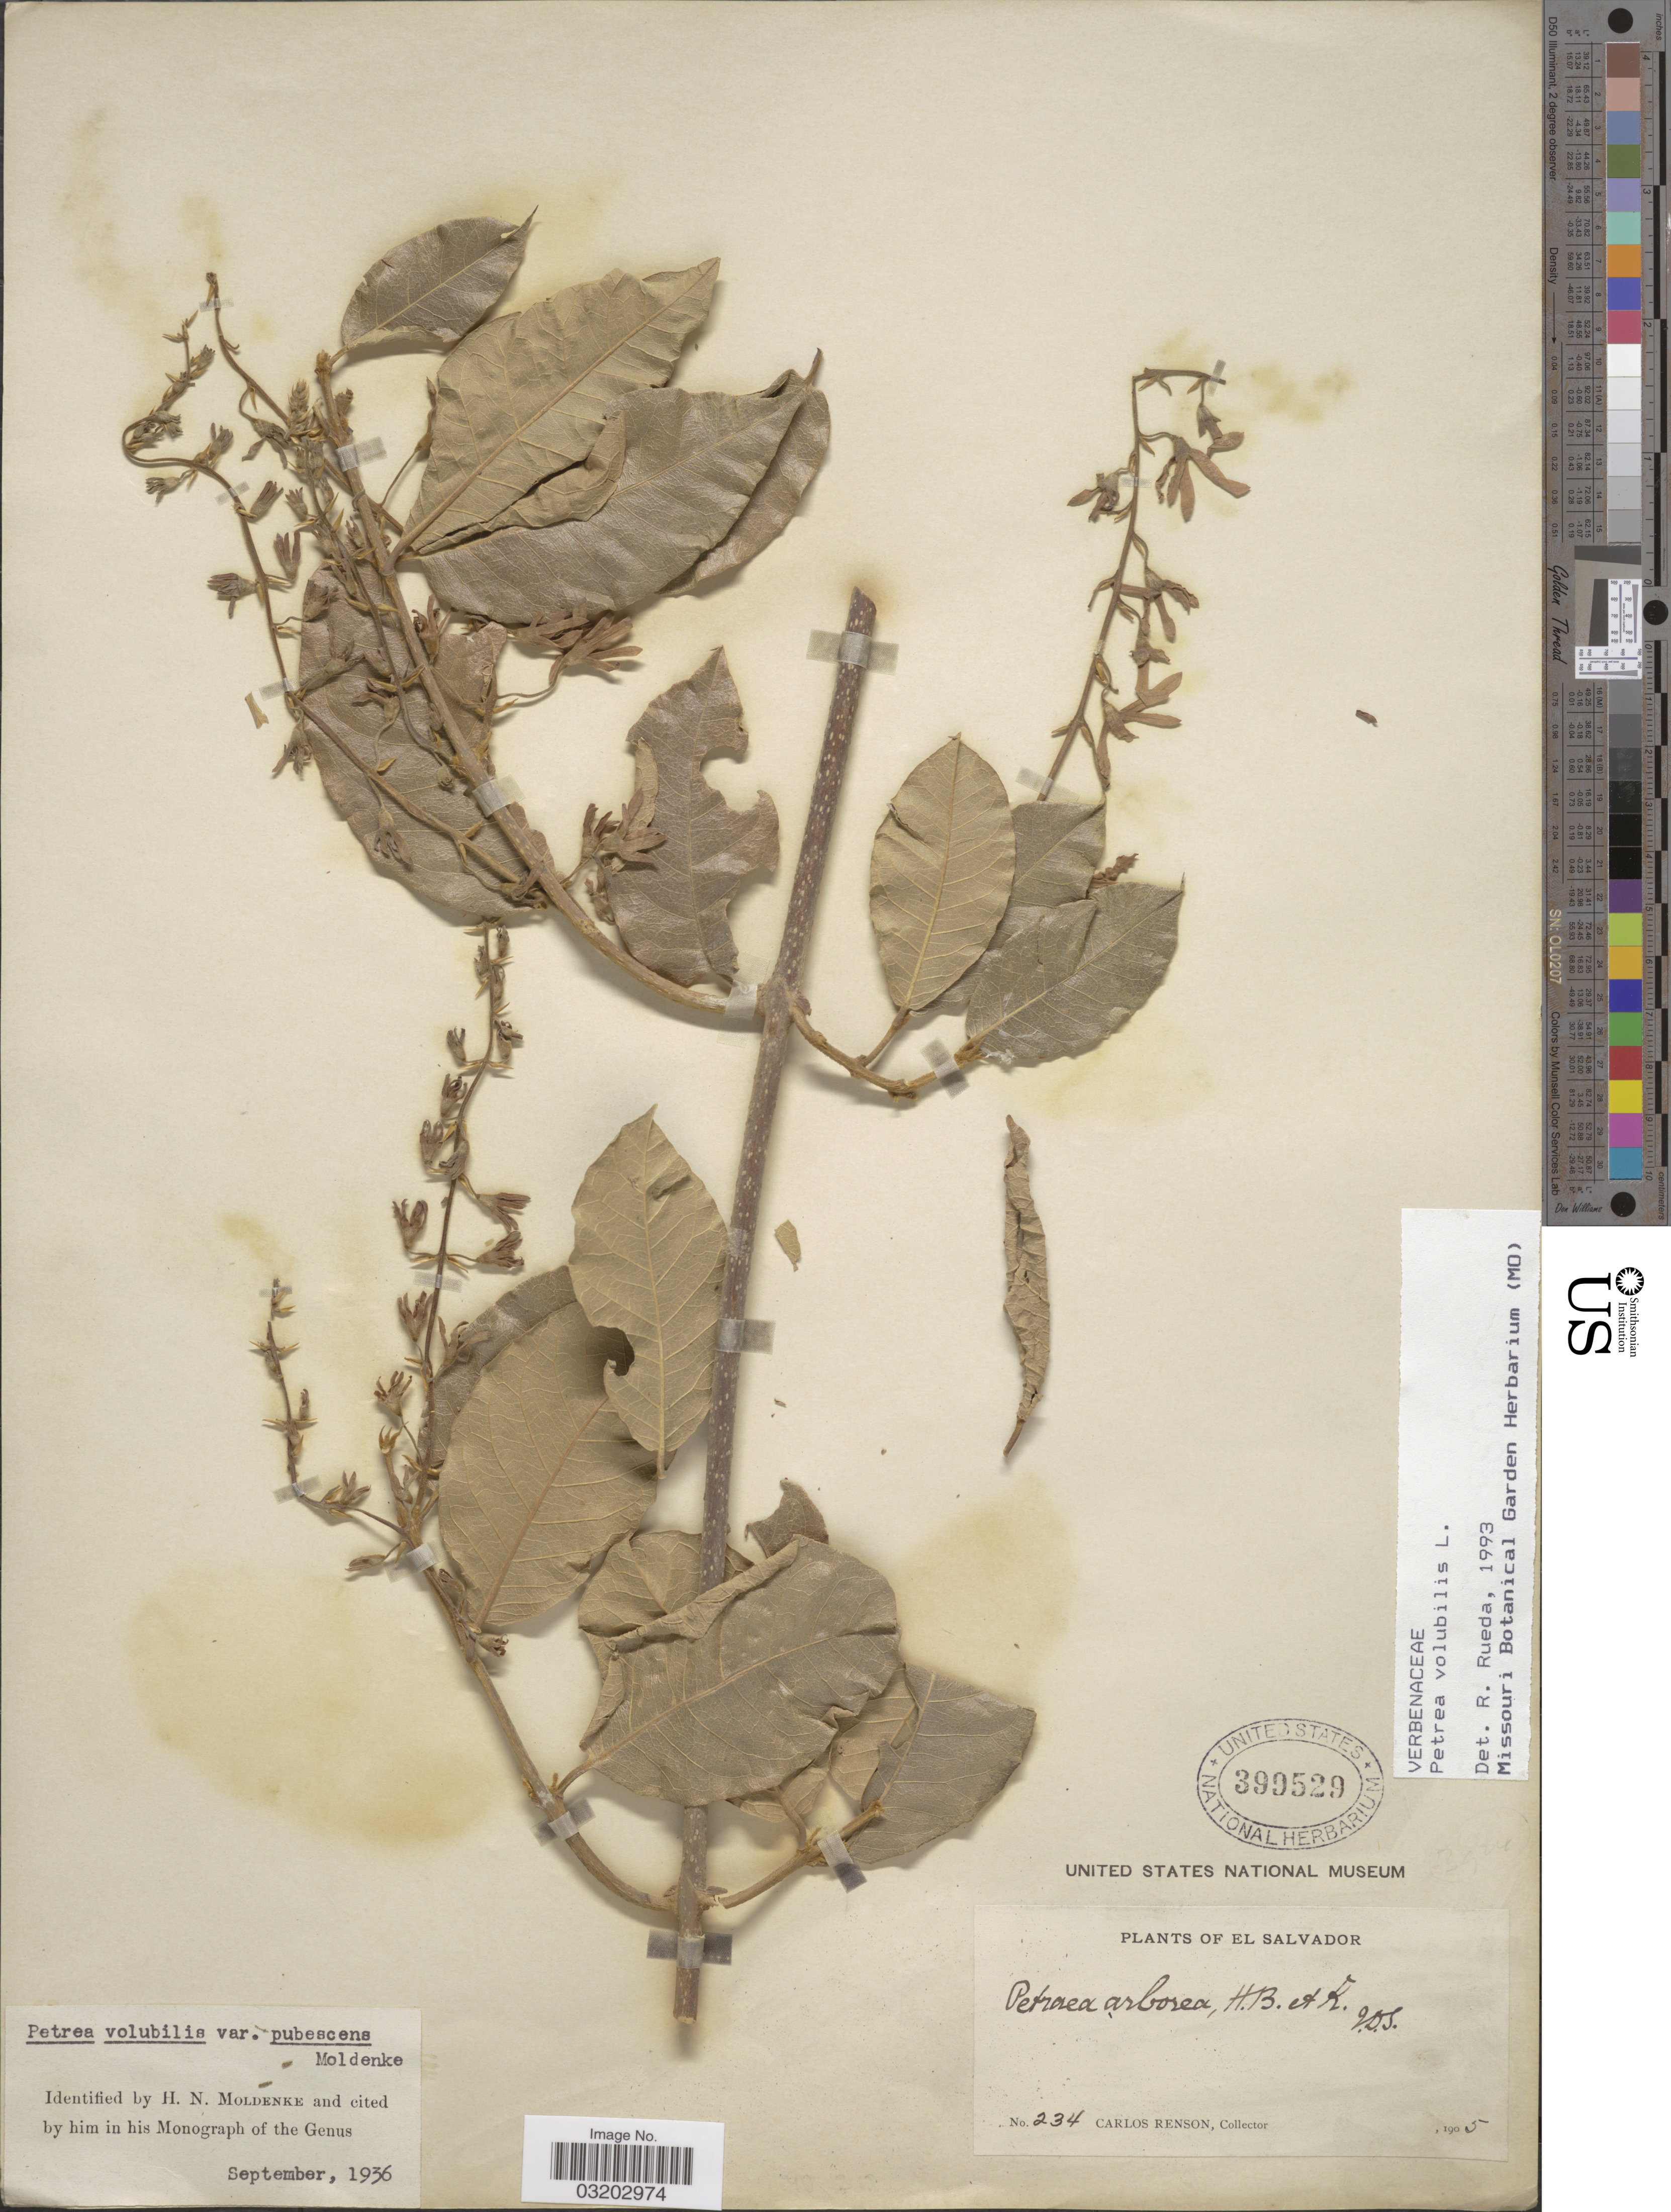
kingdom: Plantae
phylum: Tracheophyta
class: Magnoliopsida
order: Lamiales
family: Verbenaceae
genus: Petrea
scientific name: Petrea volubilis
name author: L.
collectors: C. Renson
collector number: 234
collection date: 1905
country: El Salvador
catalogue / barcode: US 399529